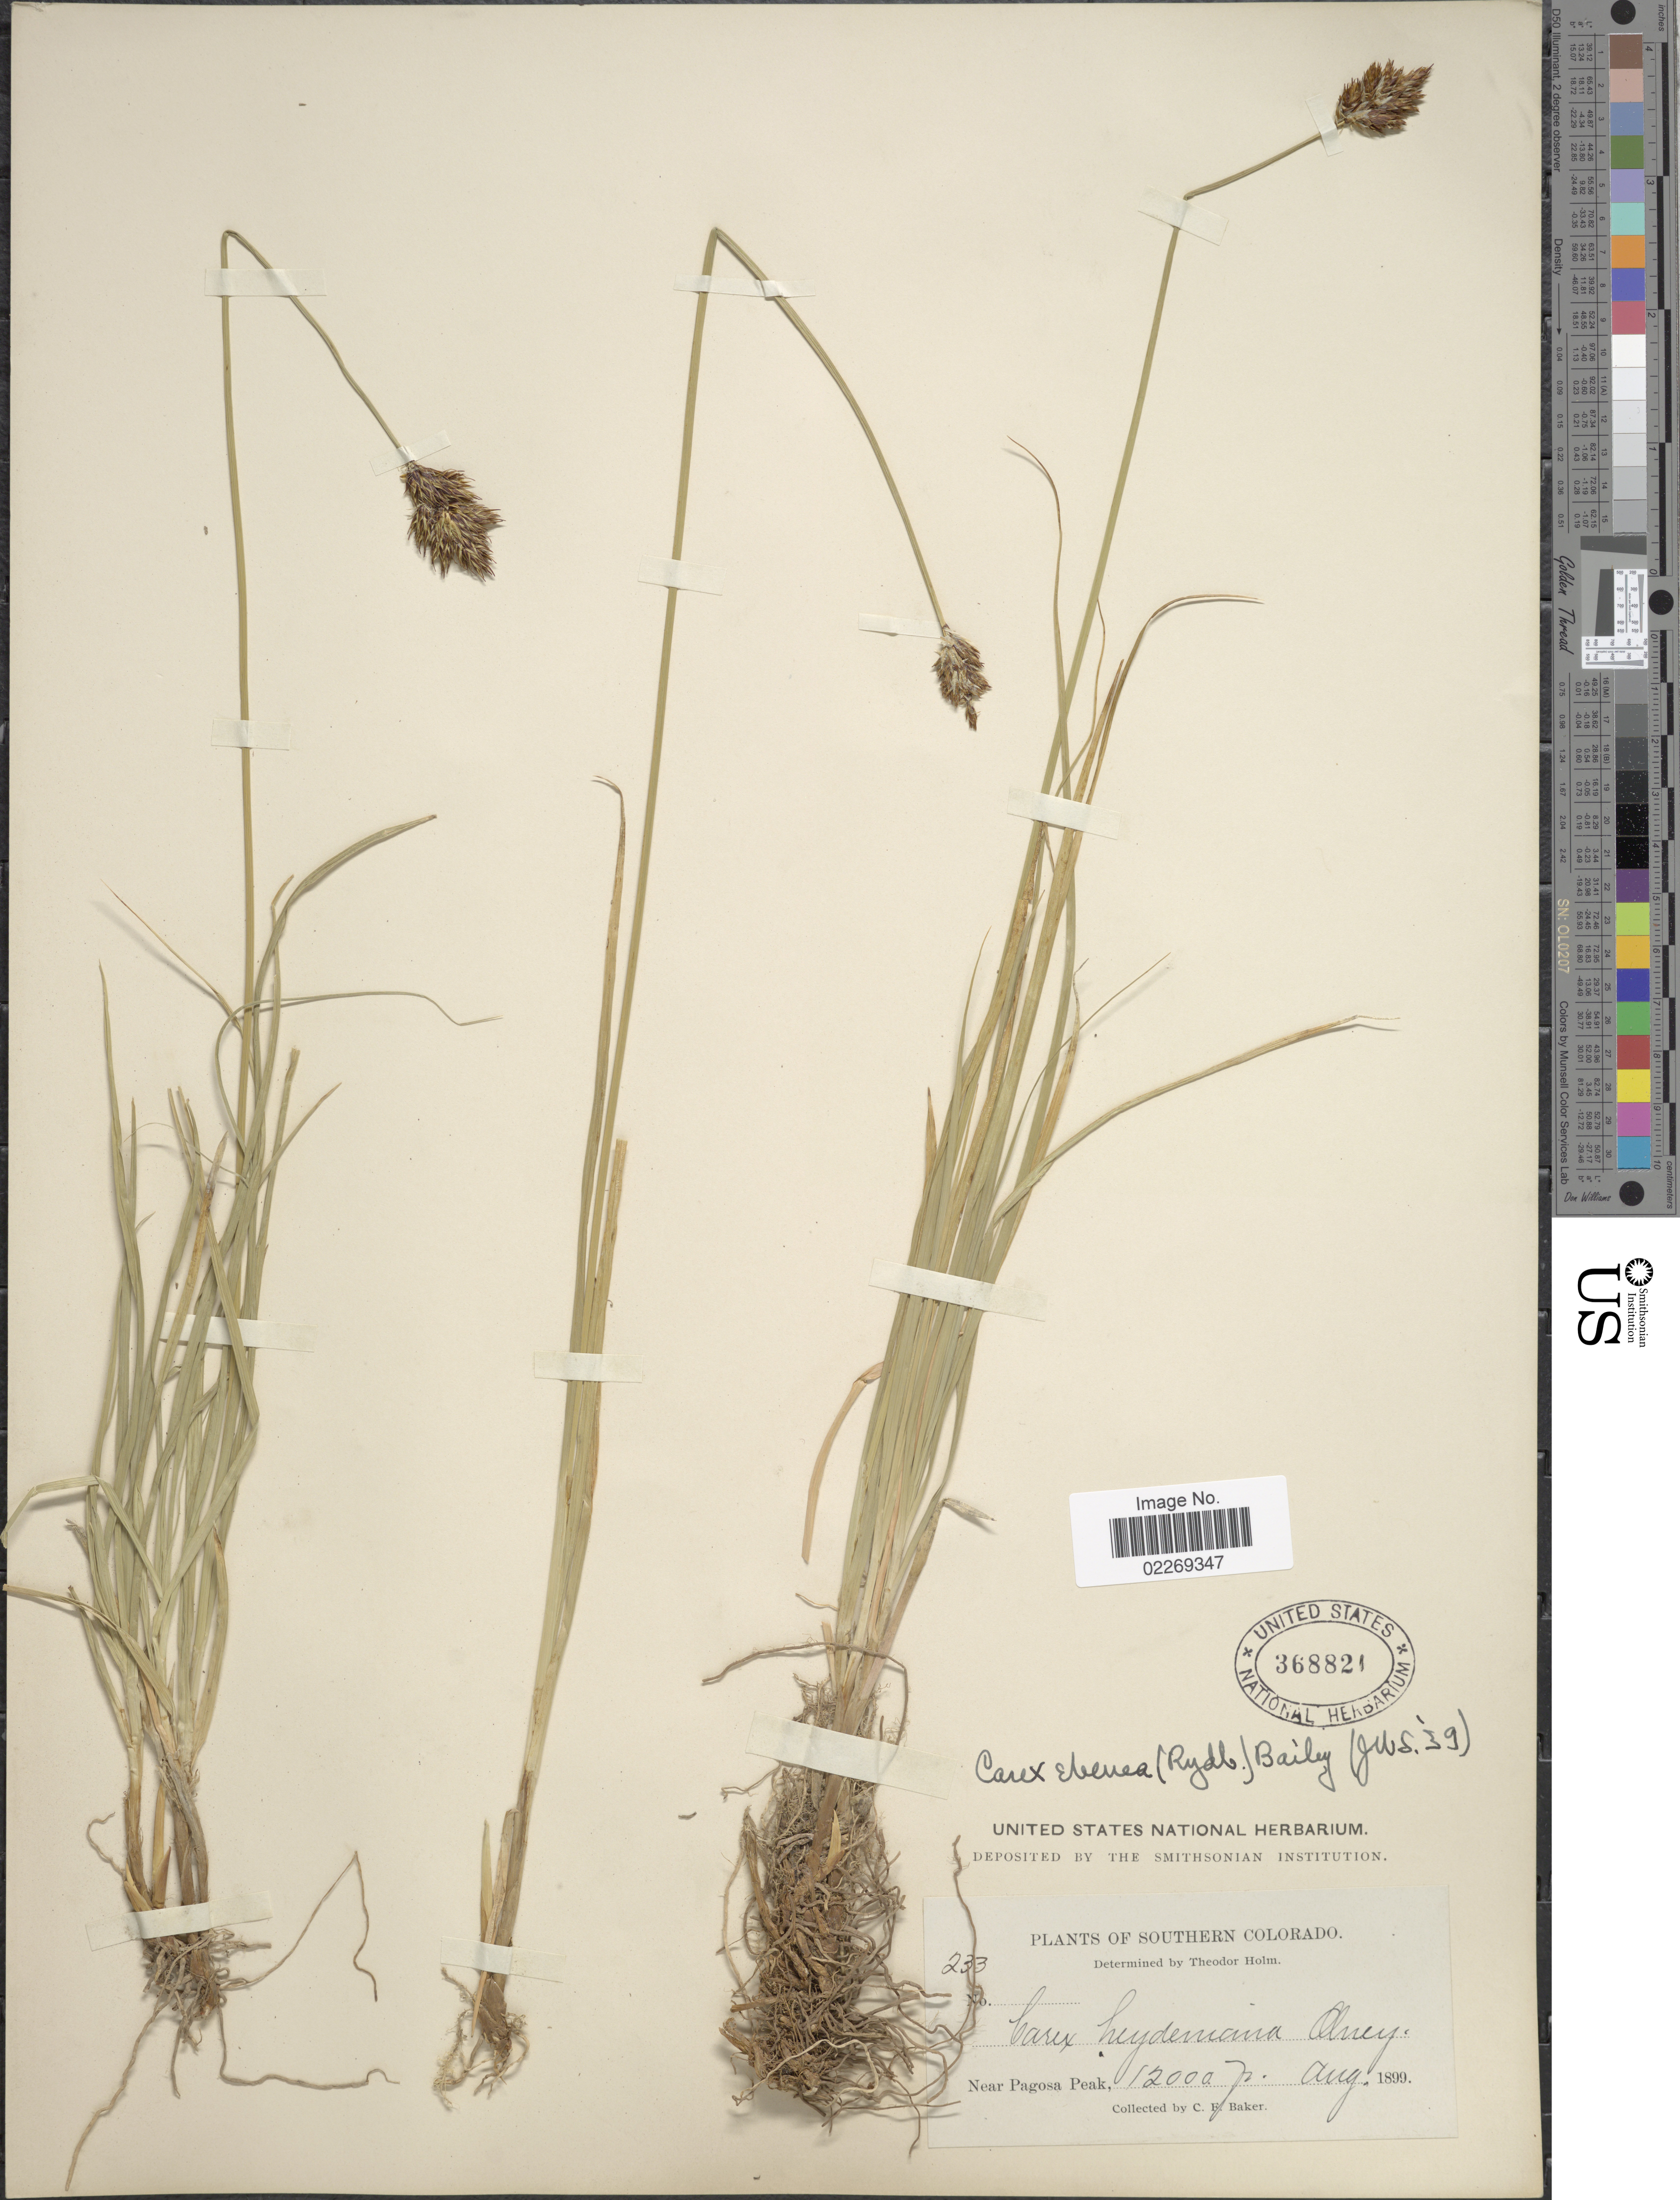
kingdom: Plantae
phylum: Tracheophyta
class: Liliopsida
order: Poales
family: Cyperaceae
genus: Carex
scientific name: Carex ebenea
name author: Rydb.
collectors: C. F. Baker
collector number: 233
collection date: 1899-08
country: United States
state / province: Colorado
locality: Southern Colorado. Near Pagosa Peak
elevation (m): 3658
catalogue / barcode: US 368821